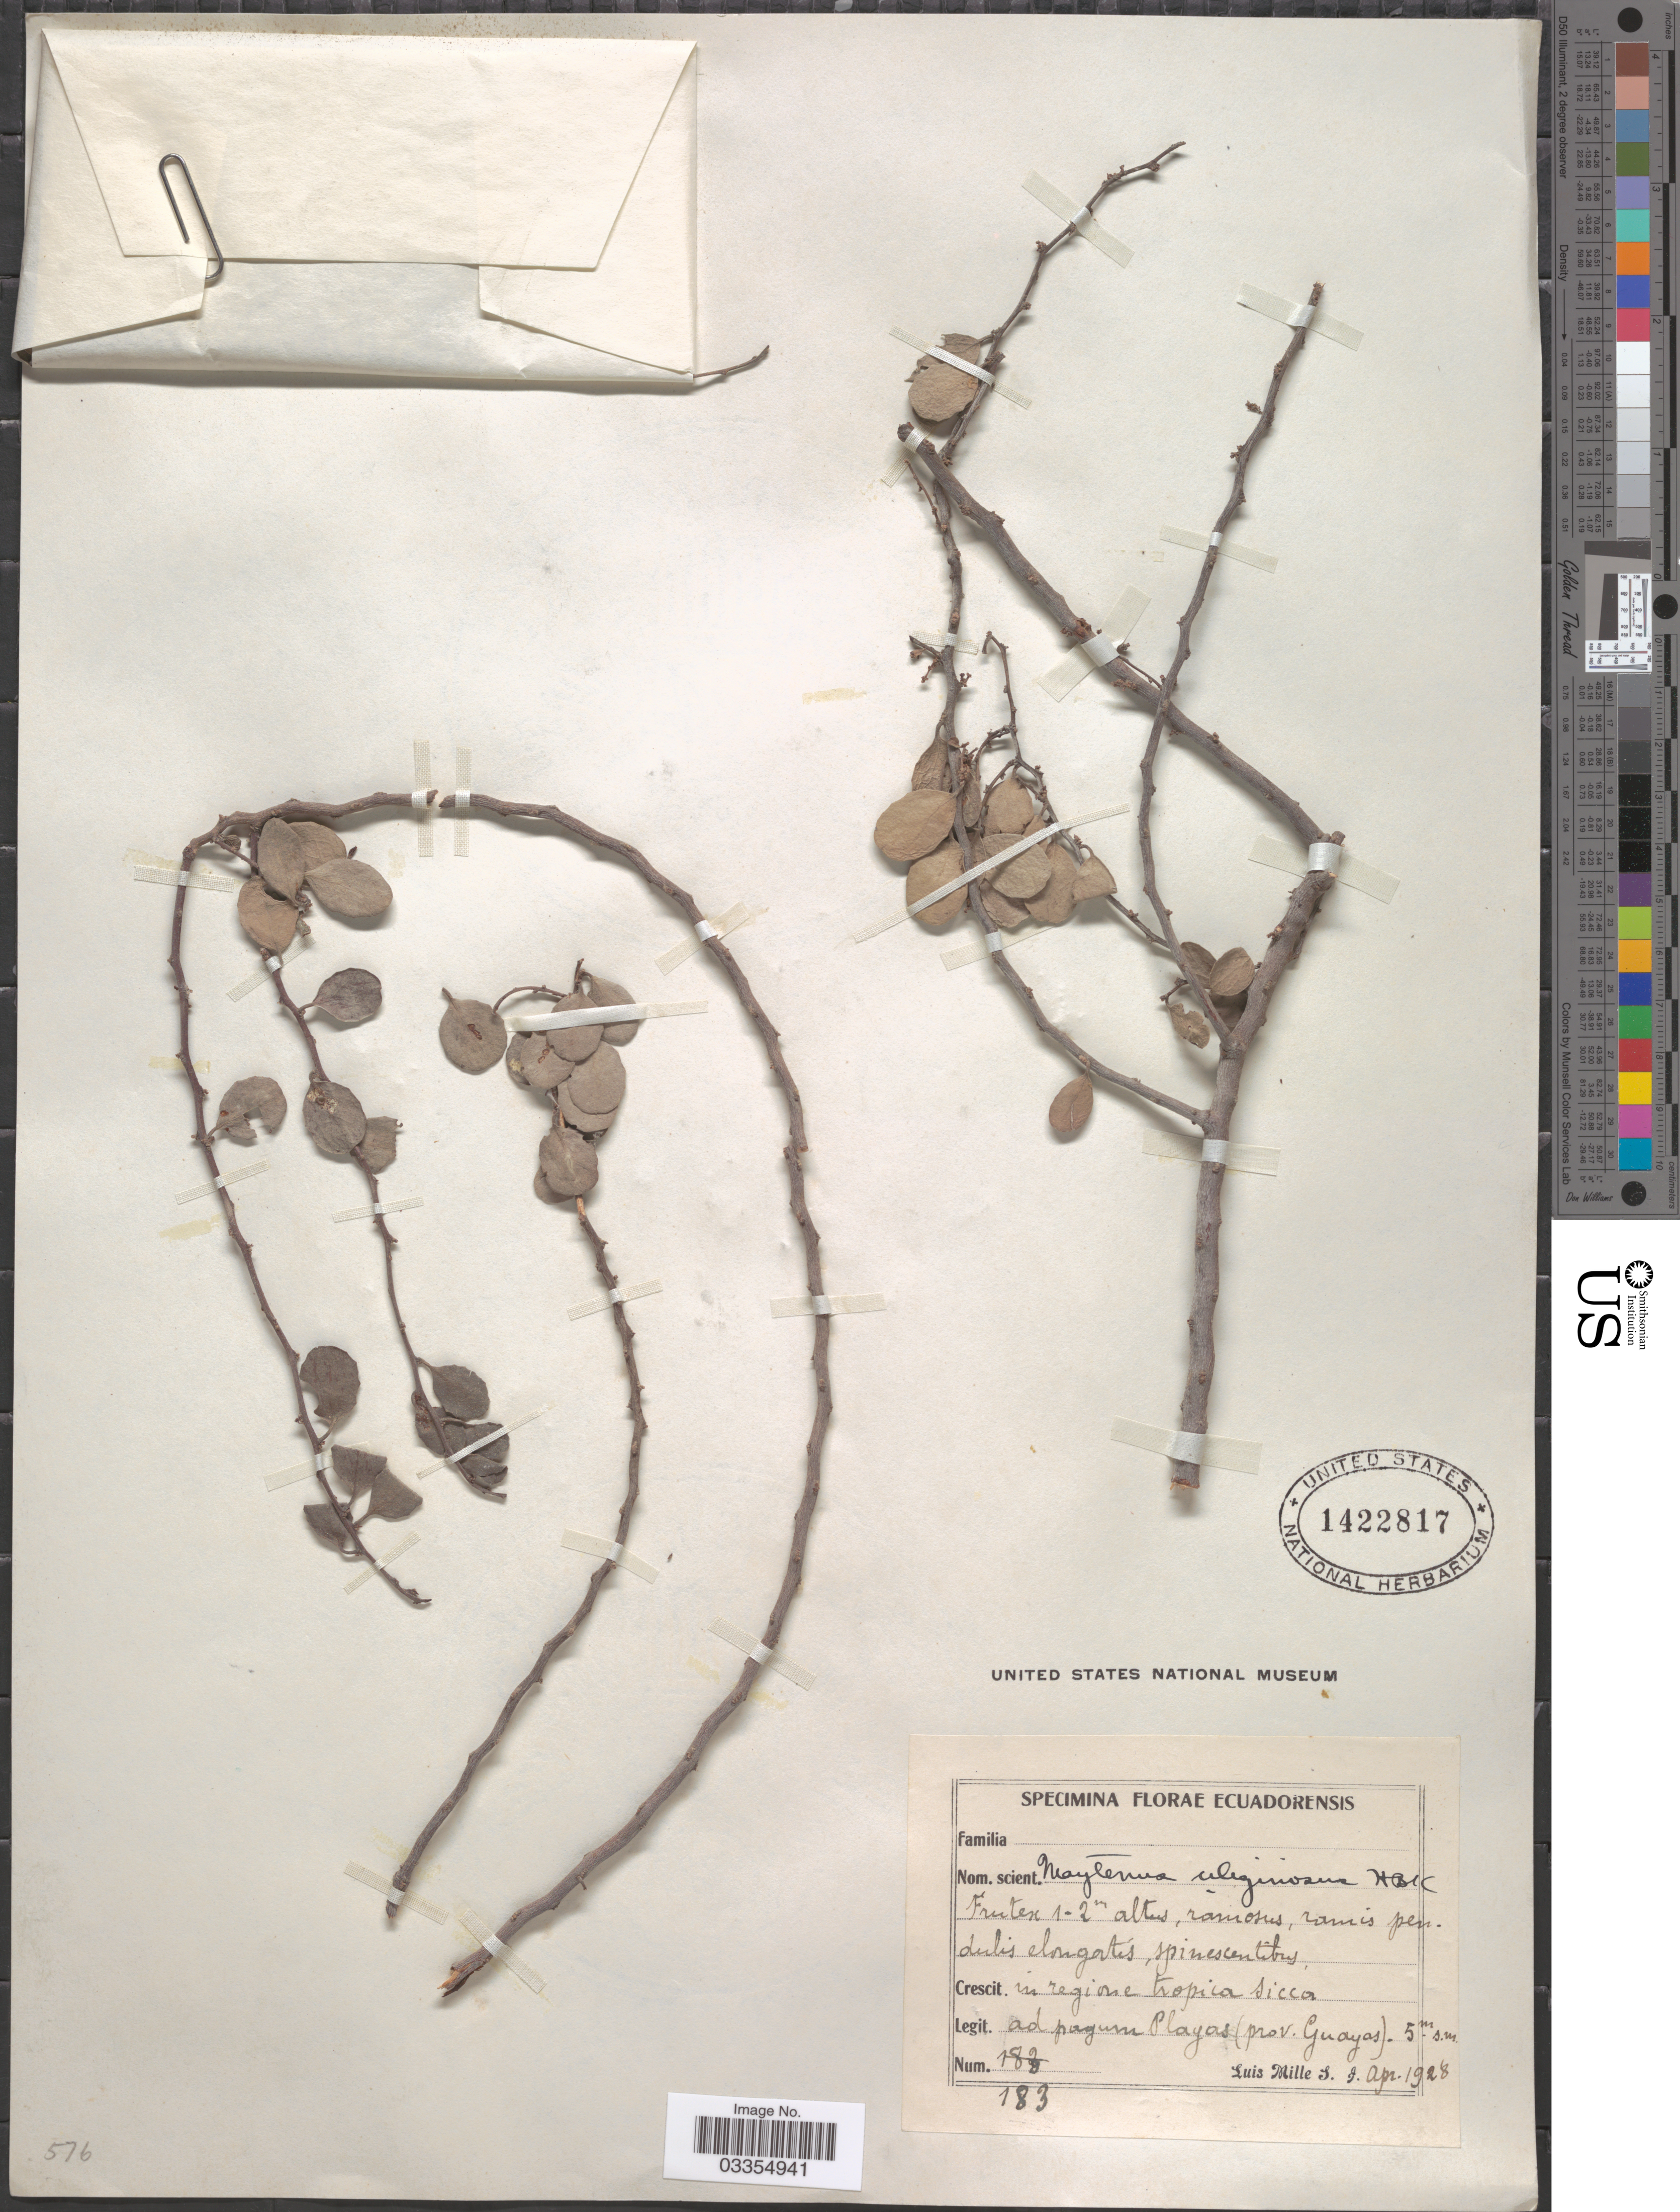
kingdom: Plantae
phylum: Tracheophyta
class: Magnoliopsida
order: Celastrales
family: Celastraceae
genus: Tricerma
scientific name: Tricerma orbiculare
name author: (Humb. & Bonpl. ex Schult.) Lundell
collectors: L. Mille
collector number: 183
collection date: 1928-04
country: Ecuador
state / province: Guayas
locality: Ad pagum Playas.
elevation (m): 5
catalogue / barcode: US 1422817